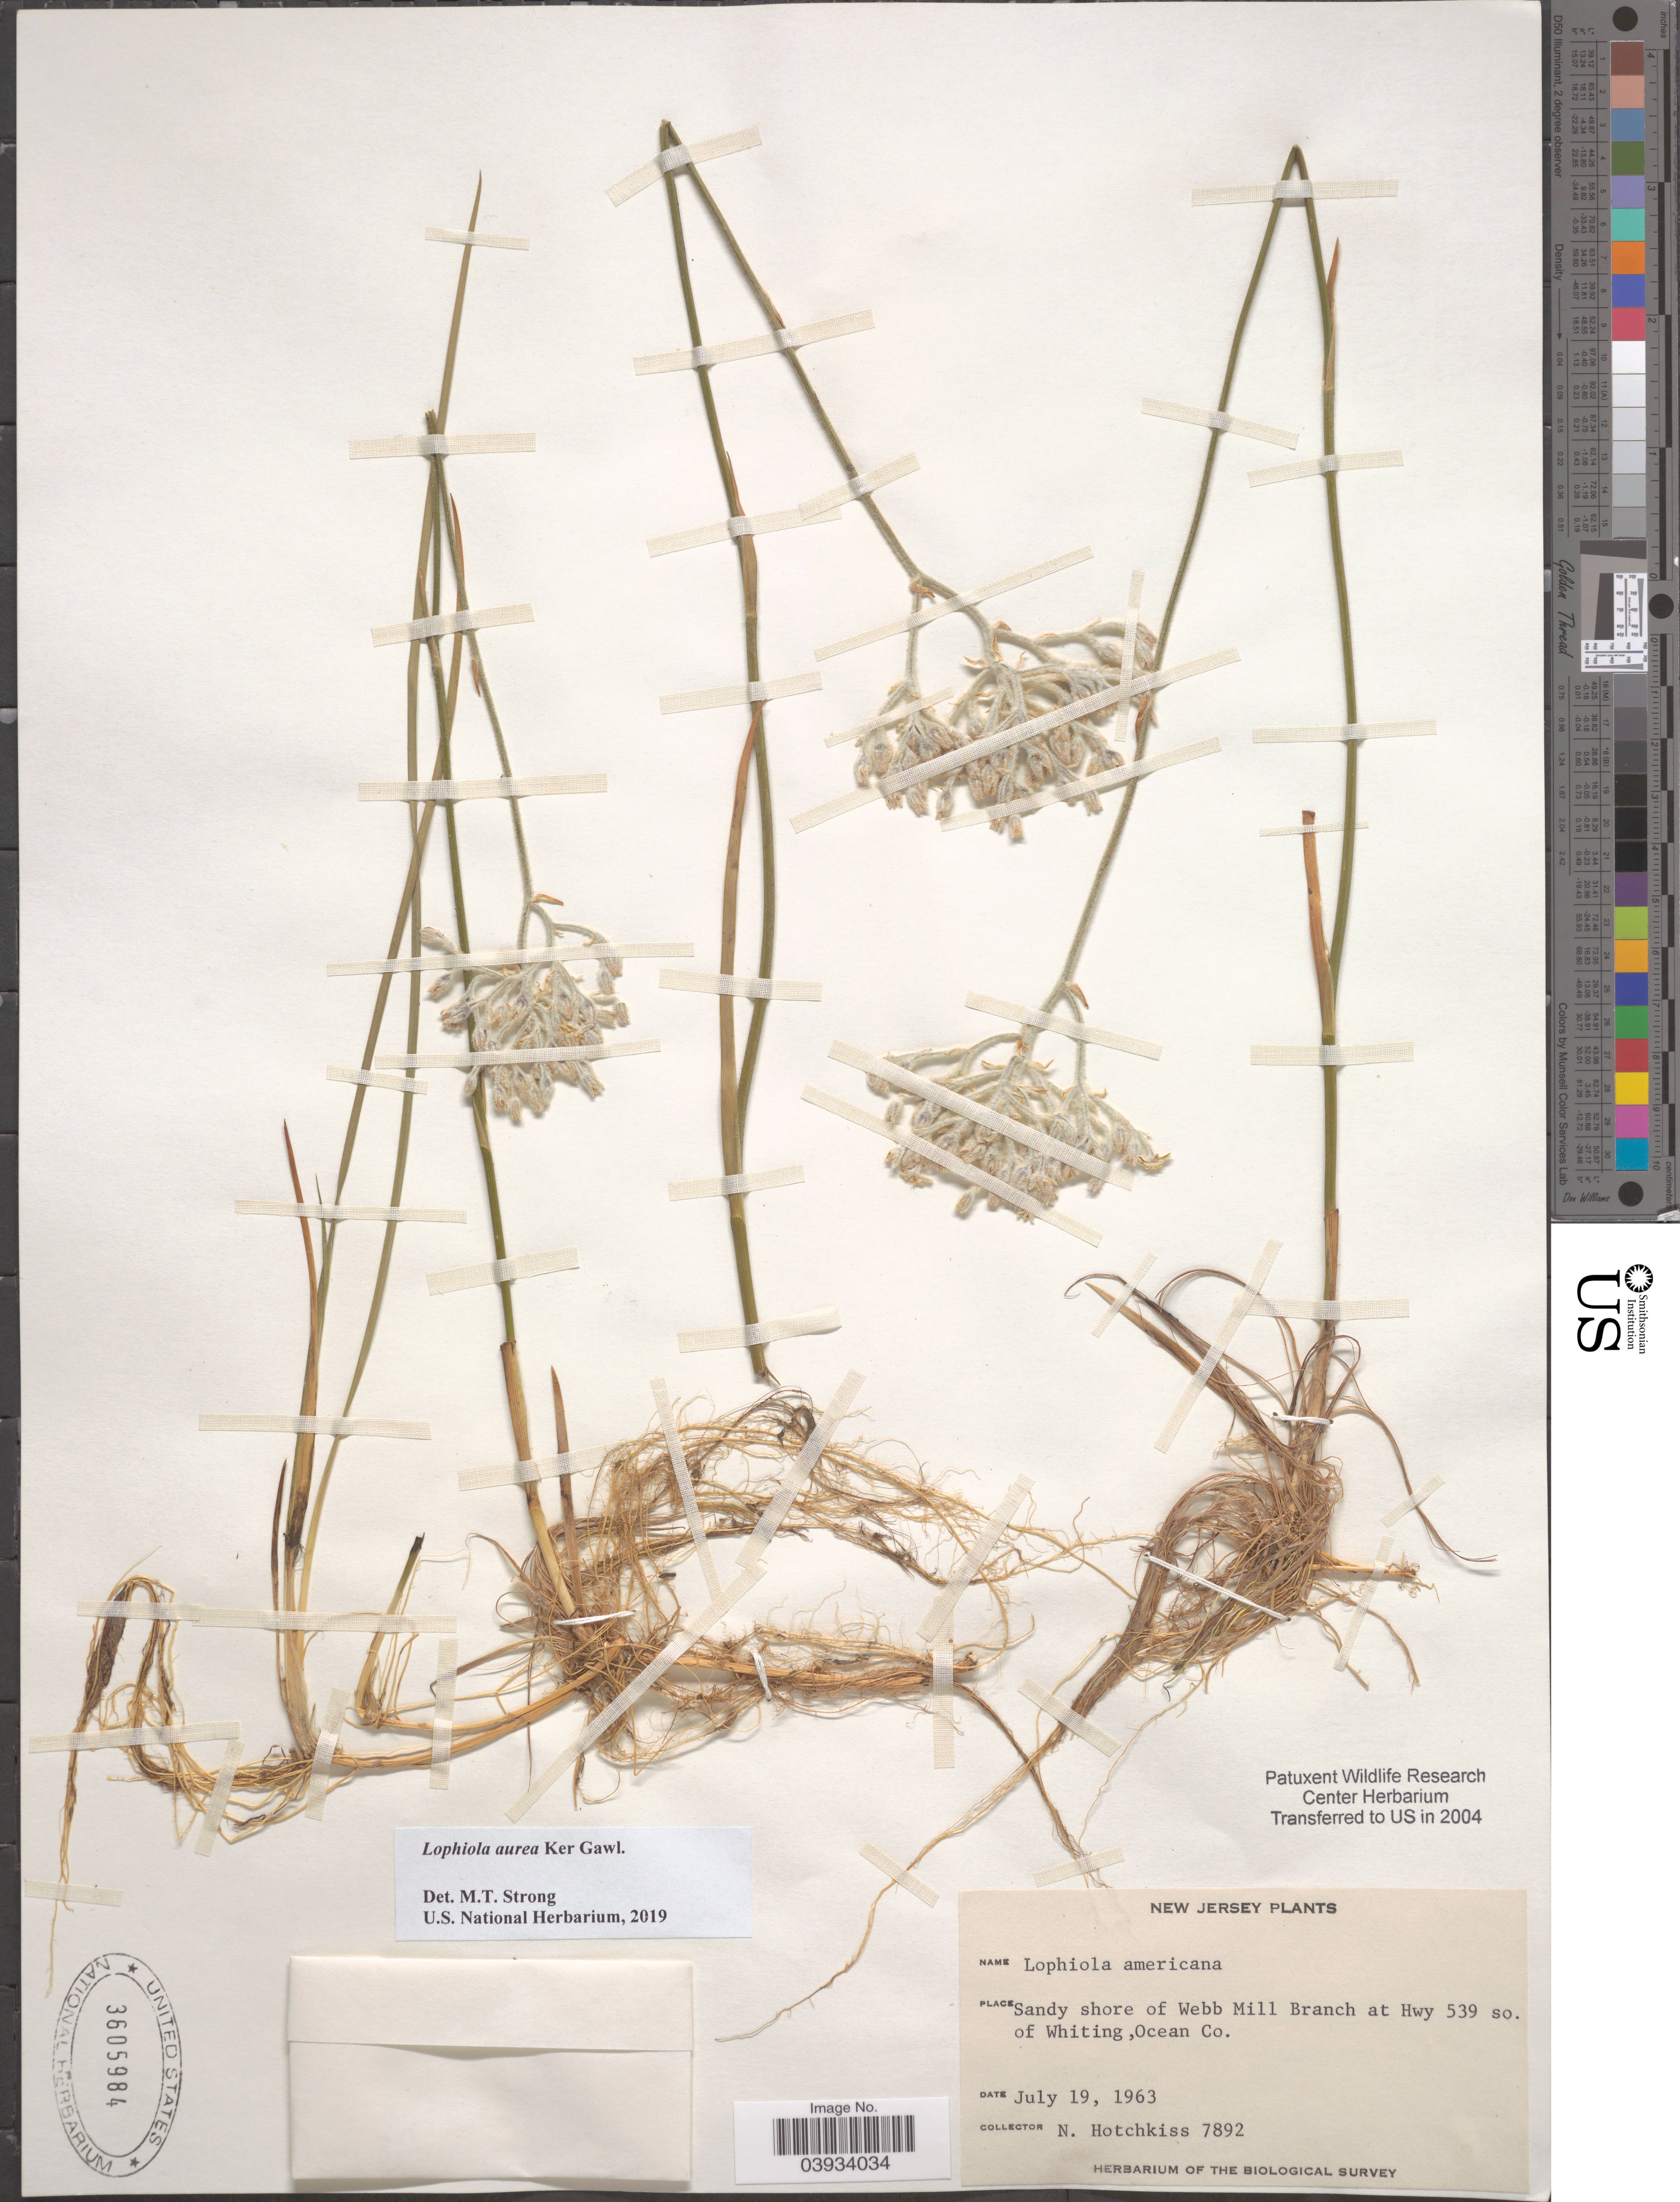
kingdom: Plantae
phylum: Tracheophyta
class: Liliopsida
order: Dioscoreales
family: Nartheciaceae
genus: Lophiola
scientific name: Lophiola aurea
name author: Ker Gawl.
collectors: N. Hotchkiss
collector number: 7892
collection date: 1963-07-19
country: United States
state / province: New Jersey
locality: Sandy shore of Webb Mill Branch at Hwy 539 so. of Whiting, Ocean Co.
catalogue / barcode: US 3605984